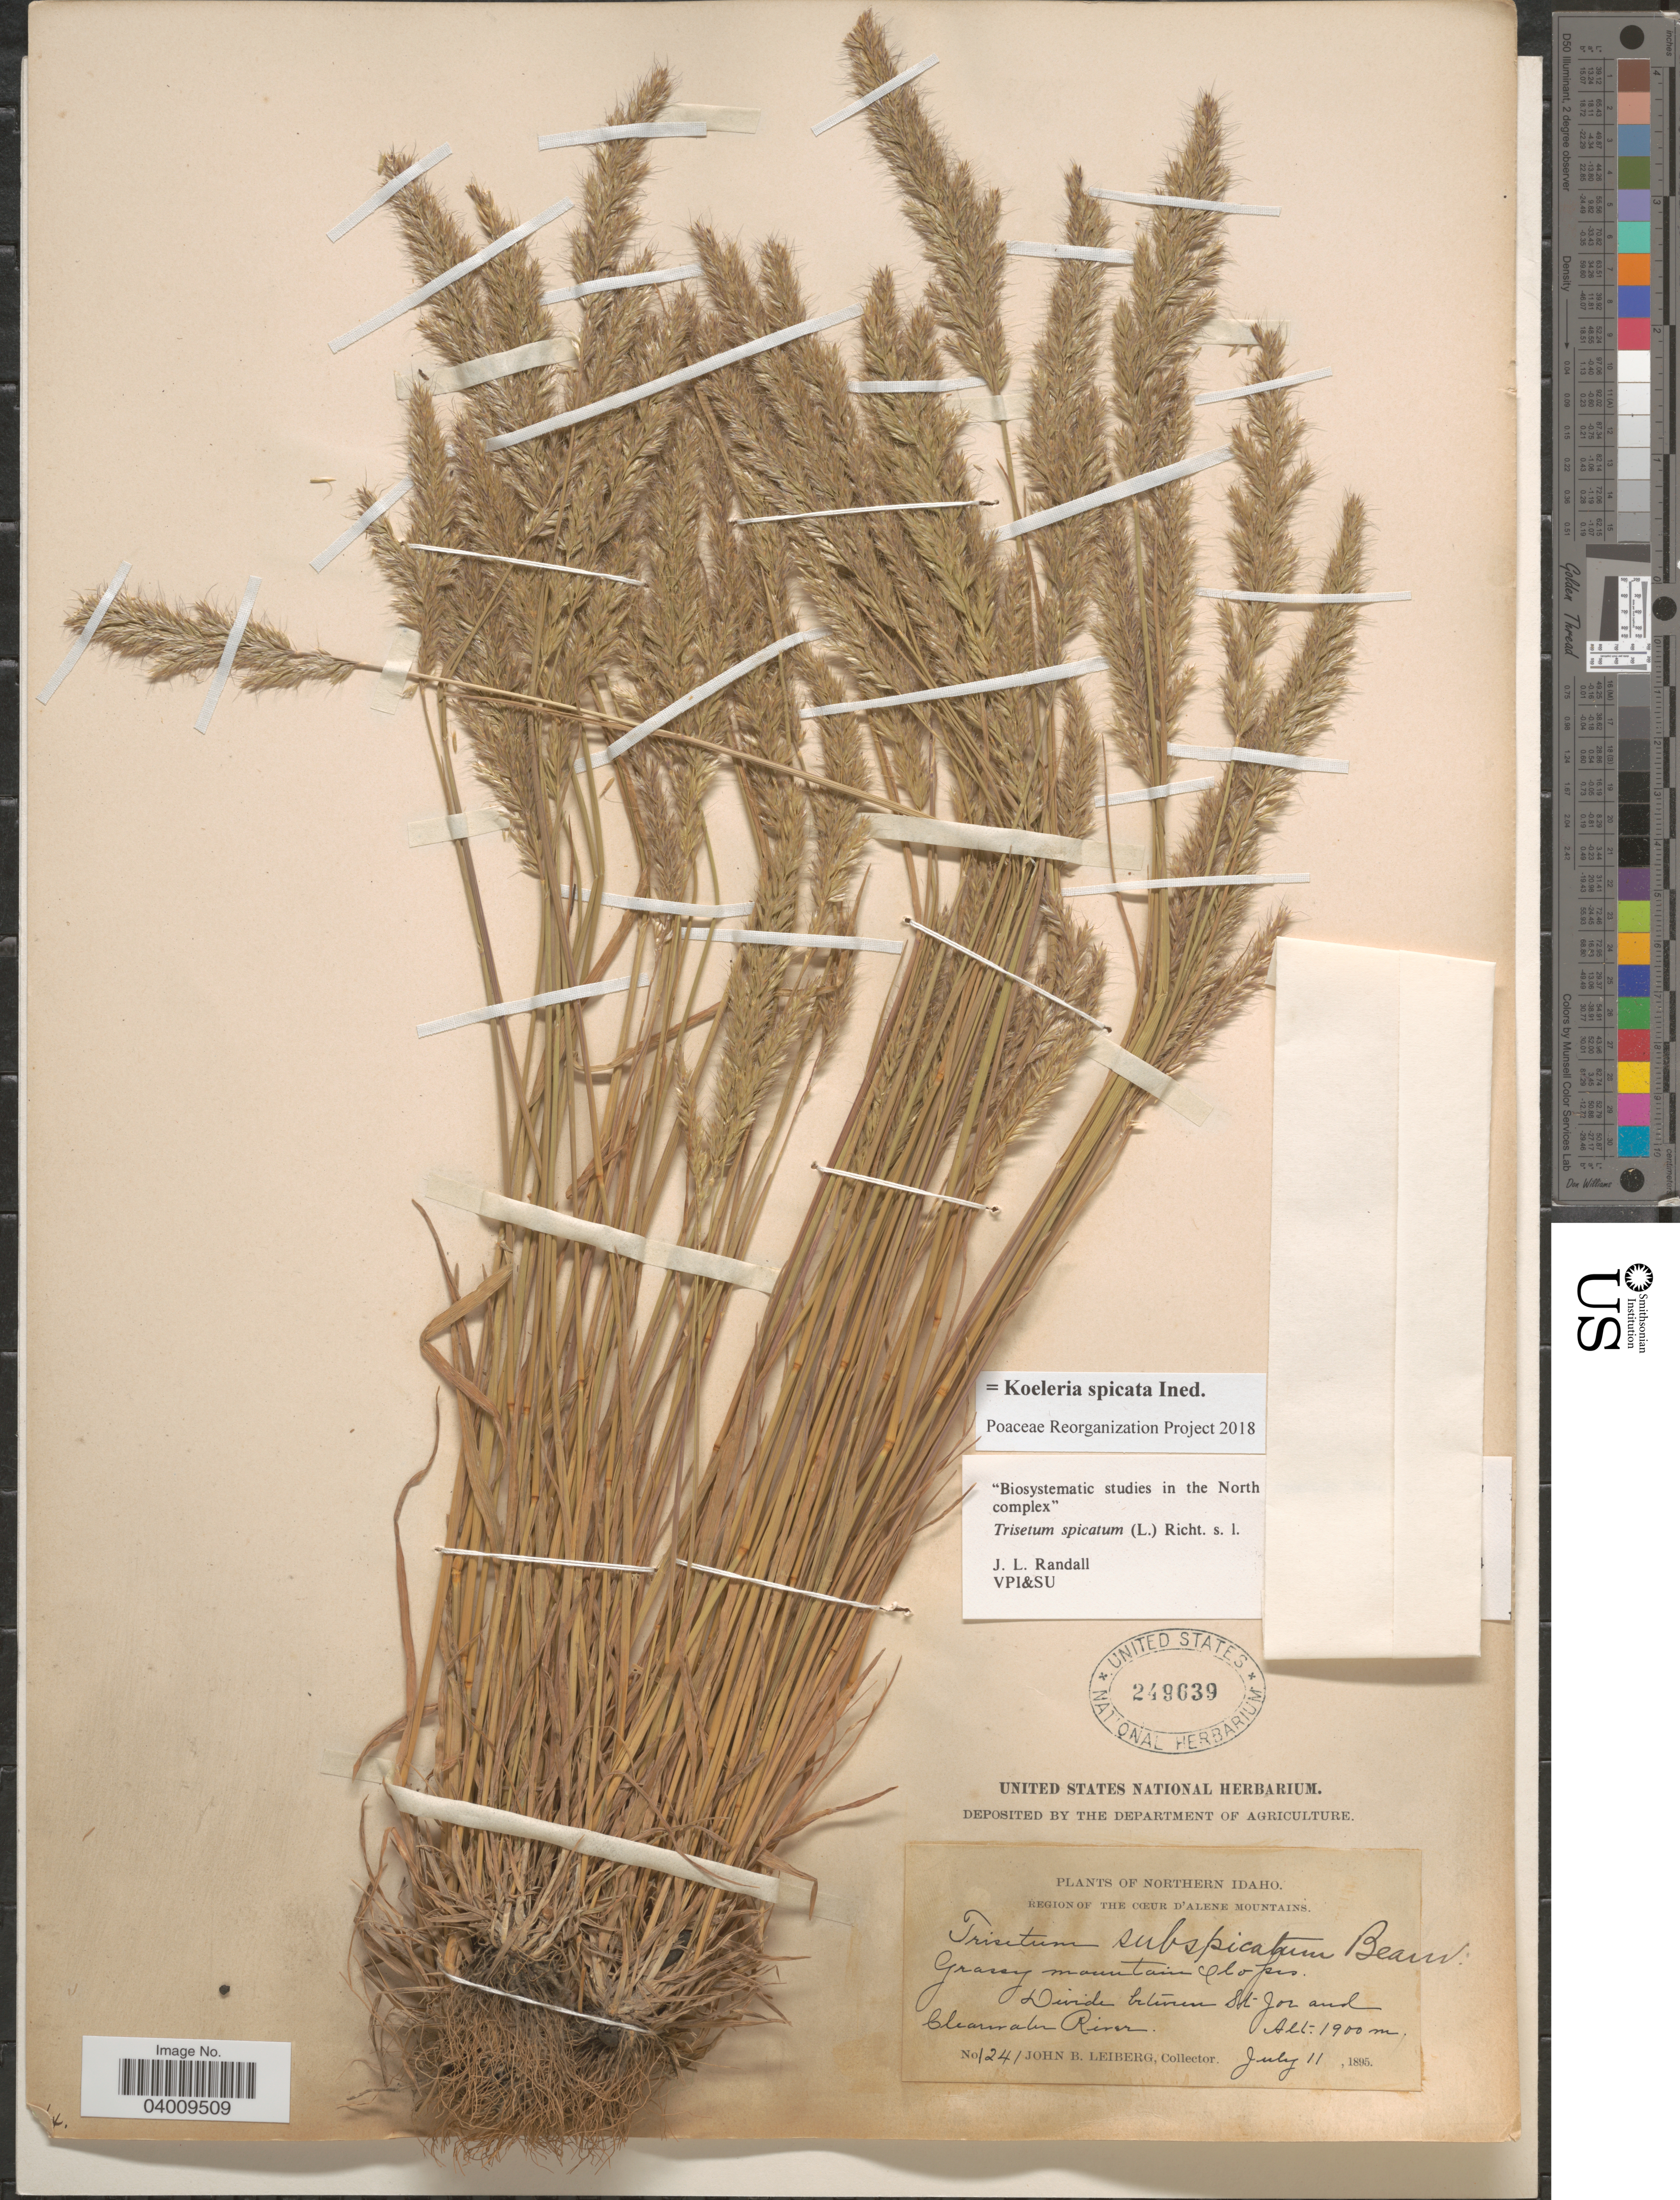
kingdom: Plantae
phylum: Tracheophyta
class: Liliopsida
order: Poales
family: Poaceae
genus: Koeleria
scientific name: Koeleria spicata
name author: (L.) Barberá et al.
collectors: J. B. Leiberg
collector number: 1241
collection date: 1895-07-11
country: United States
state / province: Idaho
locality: Northern Idaho. Region of the Cœr d'Alene Mountains. Divide between St. Jor and Clearwater River.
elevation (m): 1900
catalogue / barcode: US 249639